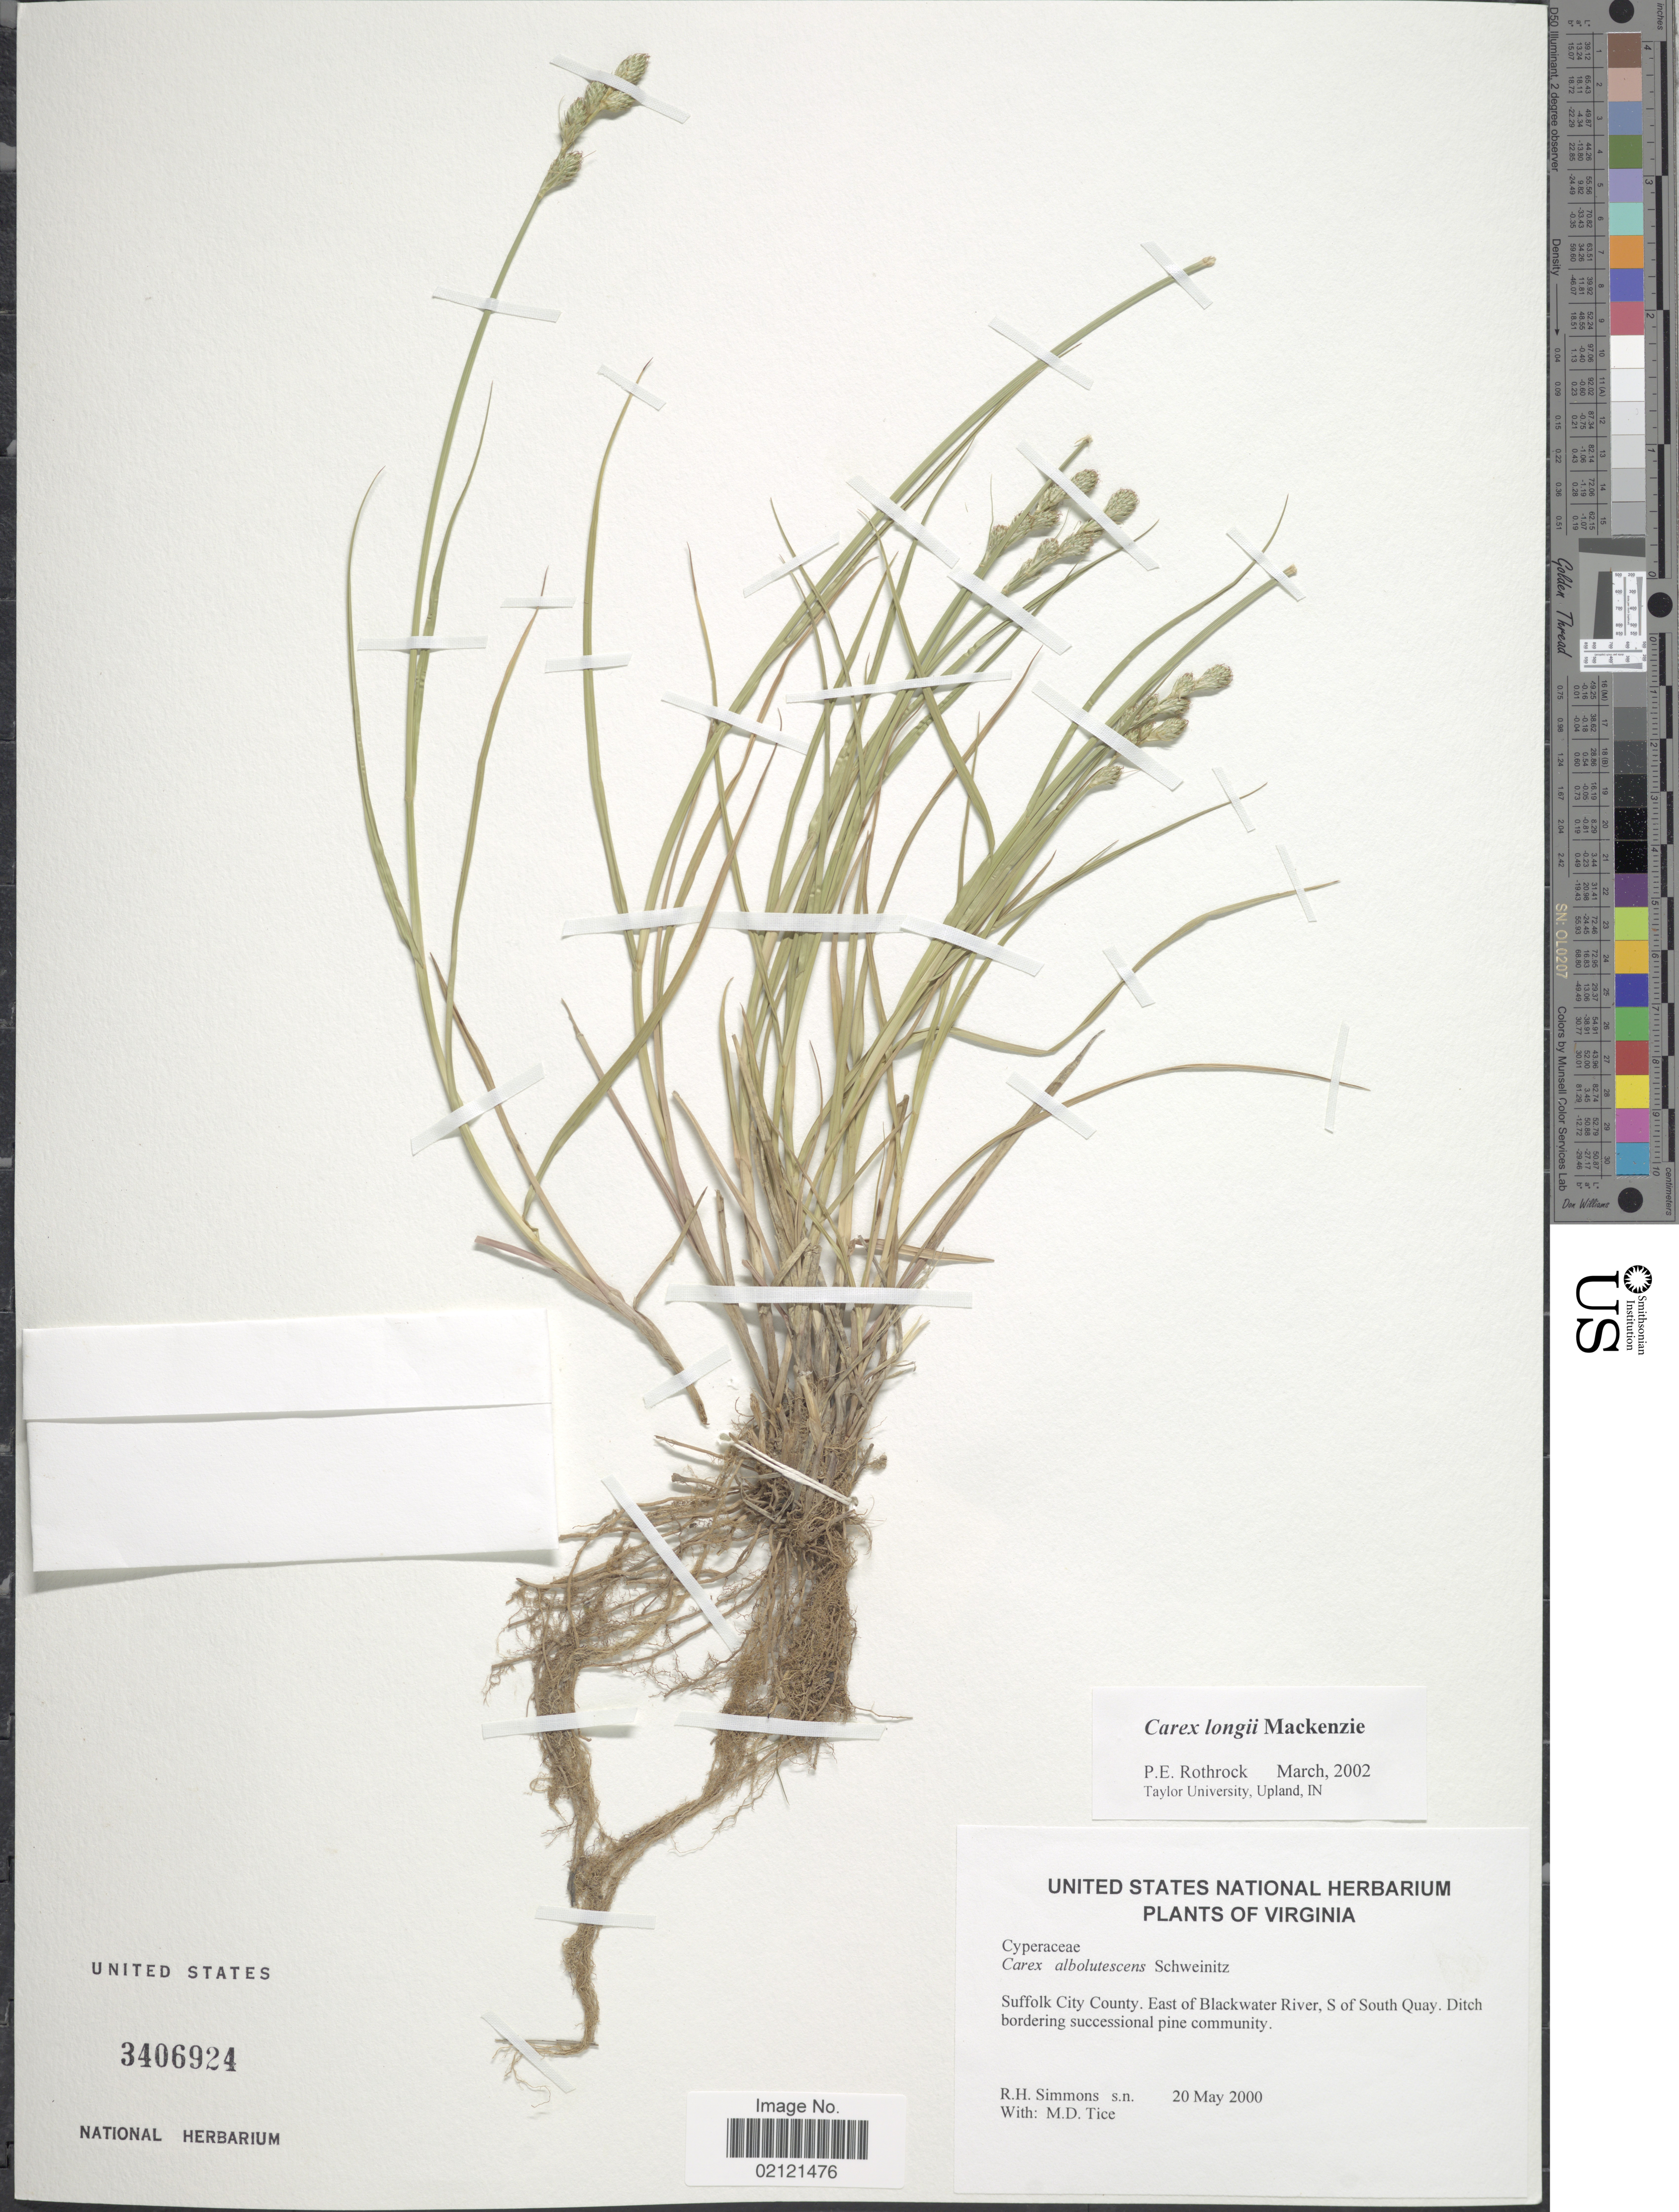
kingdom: Plantae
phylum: Tracheophyta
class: Liliopsida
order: Poales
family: Cyperaceae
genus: Carex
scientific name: Carex longii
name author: Mack.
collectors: R. H. Simmons & M. Tice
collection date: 2000-05-20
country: United States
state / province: Virginia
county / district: City of Suffolk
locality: Suffolk City County. East of Blackwater River, S of South Quay, Roadside, in ditch bordering Atlantic White Cedar swamp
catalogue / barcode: US 3406924